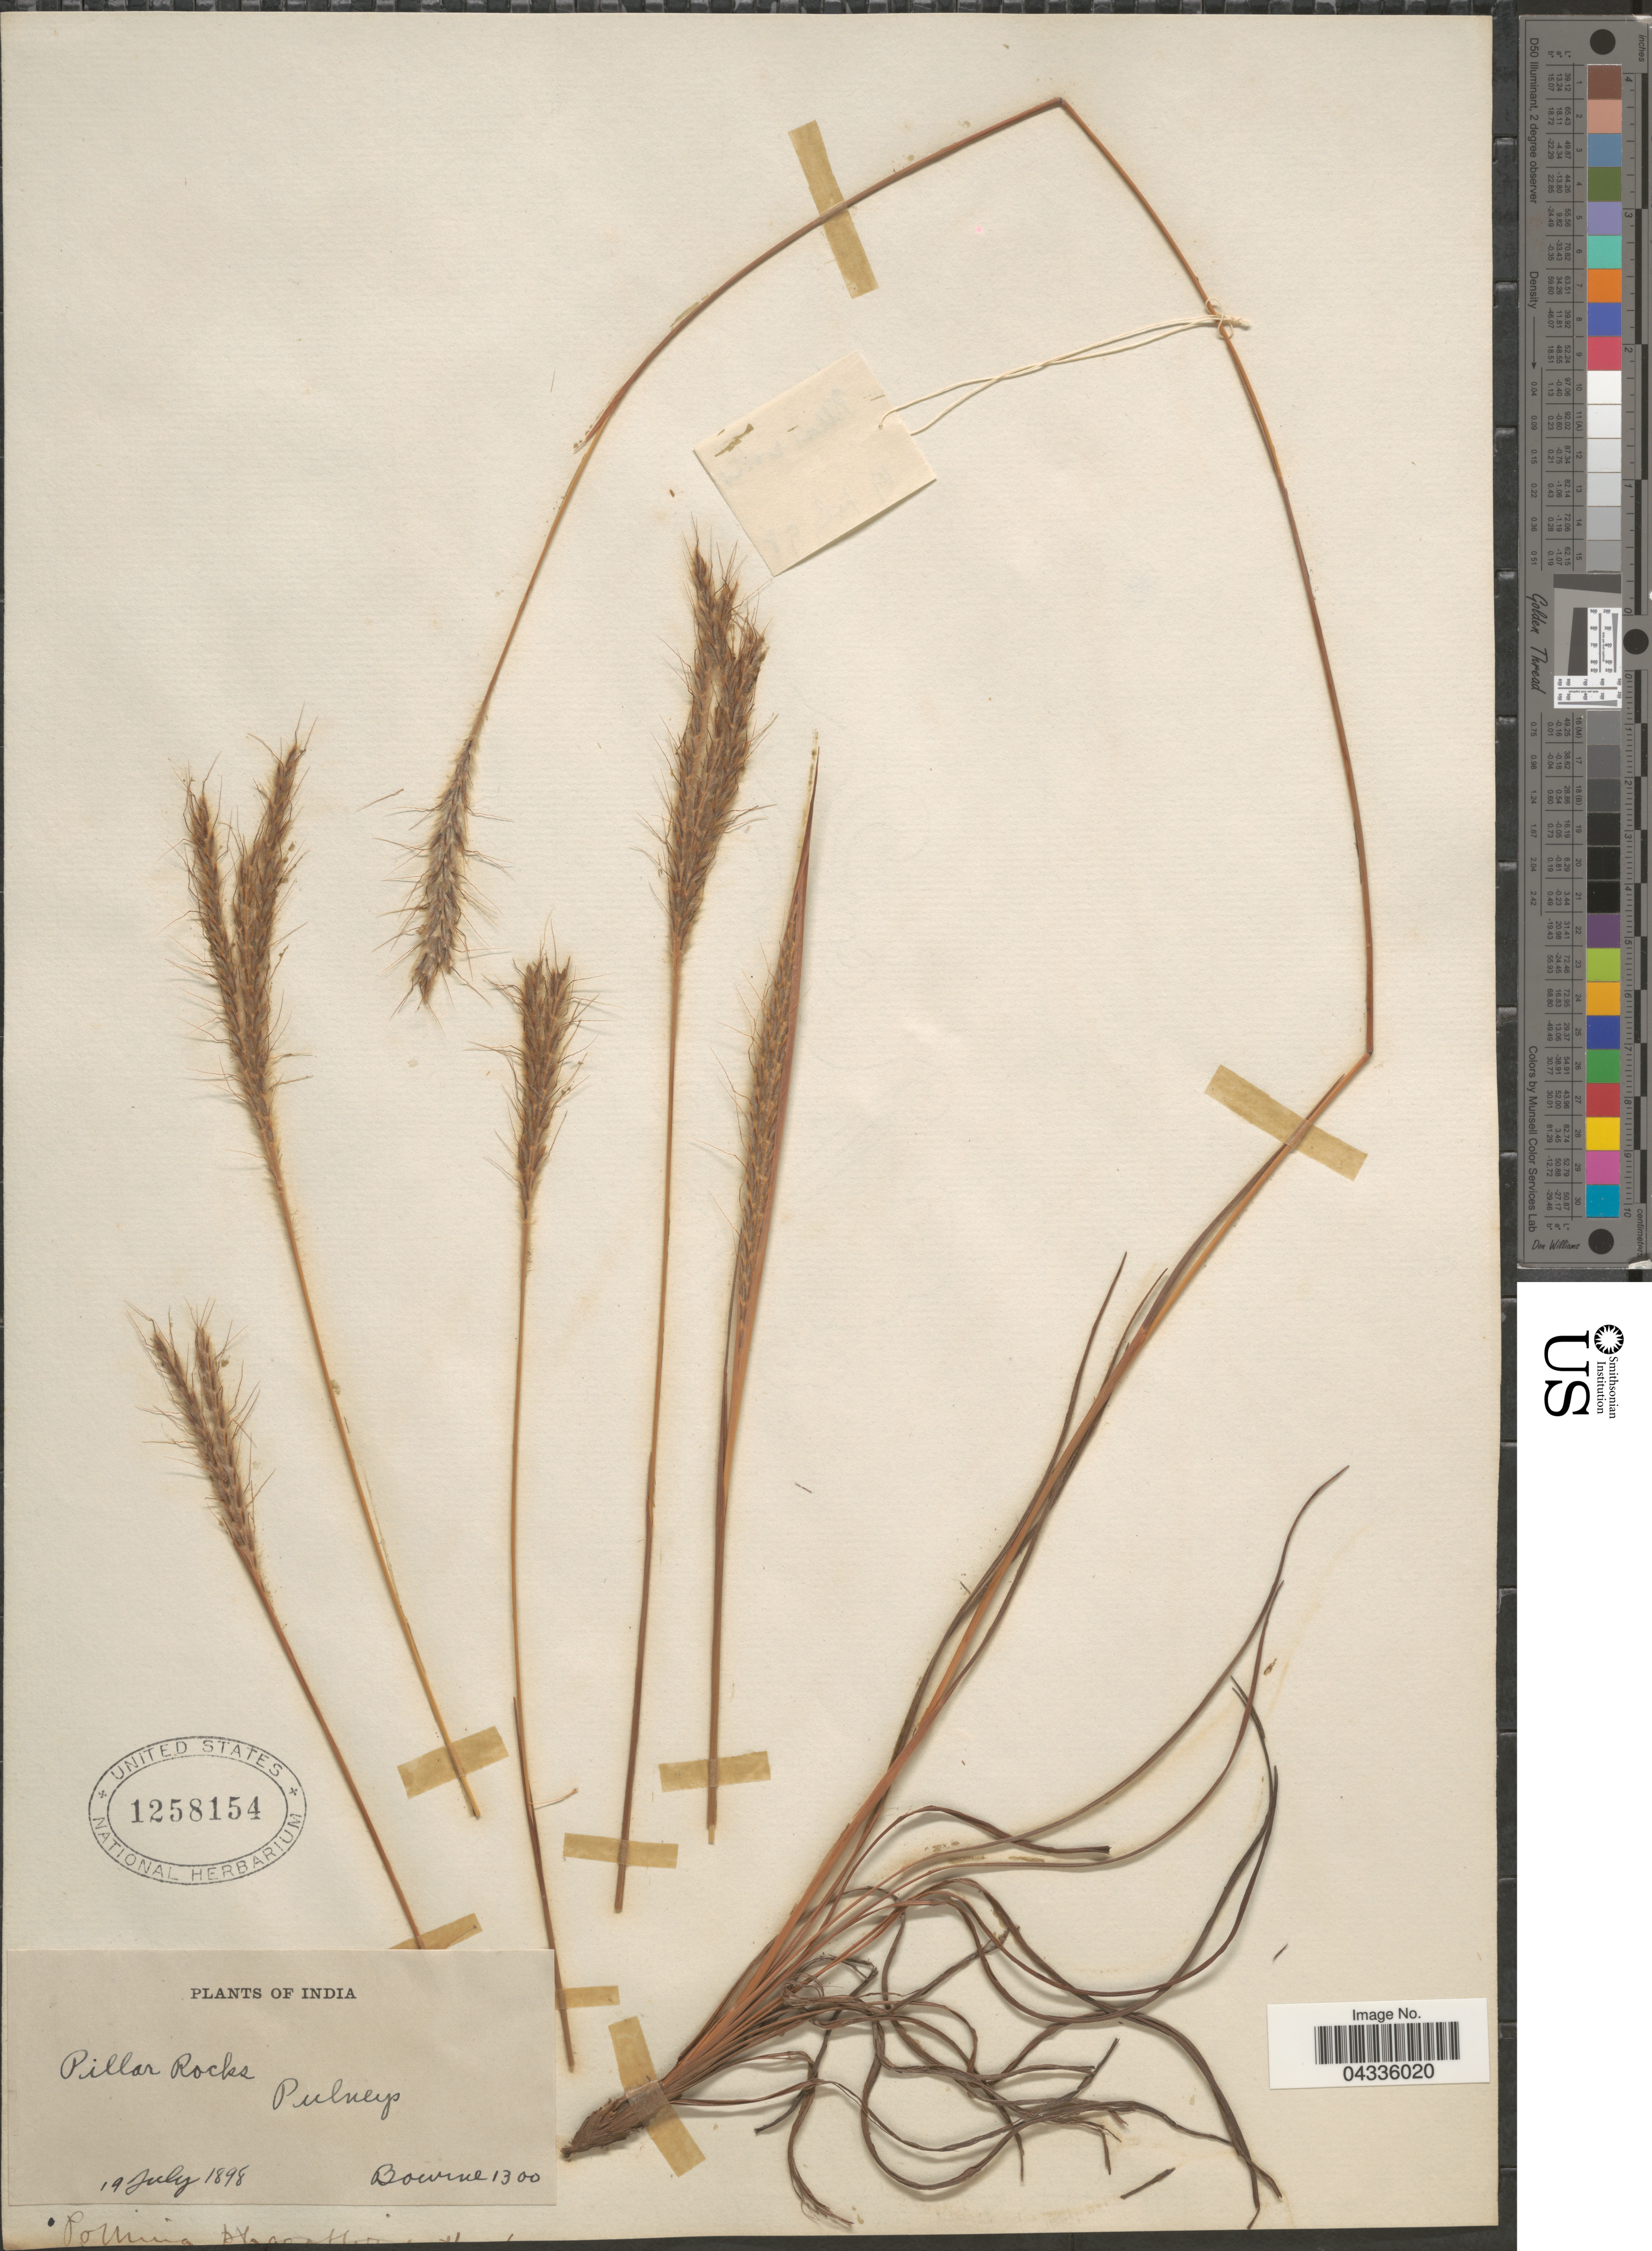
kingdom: Plantae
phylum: Tracheophyta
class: Liliopsida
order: Poales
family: Poaceae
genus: Eulalia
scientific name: Eulalia sp.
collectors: -- Bourne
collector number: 1300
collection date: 1898-07-19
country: India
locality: Pillar Rocks. Pulneys.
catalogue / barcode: US 1258154